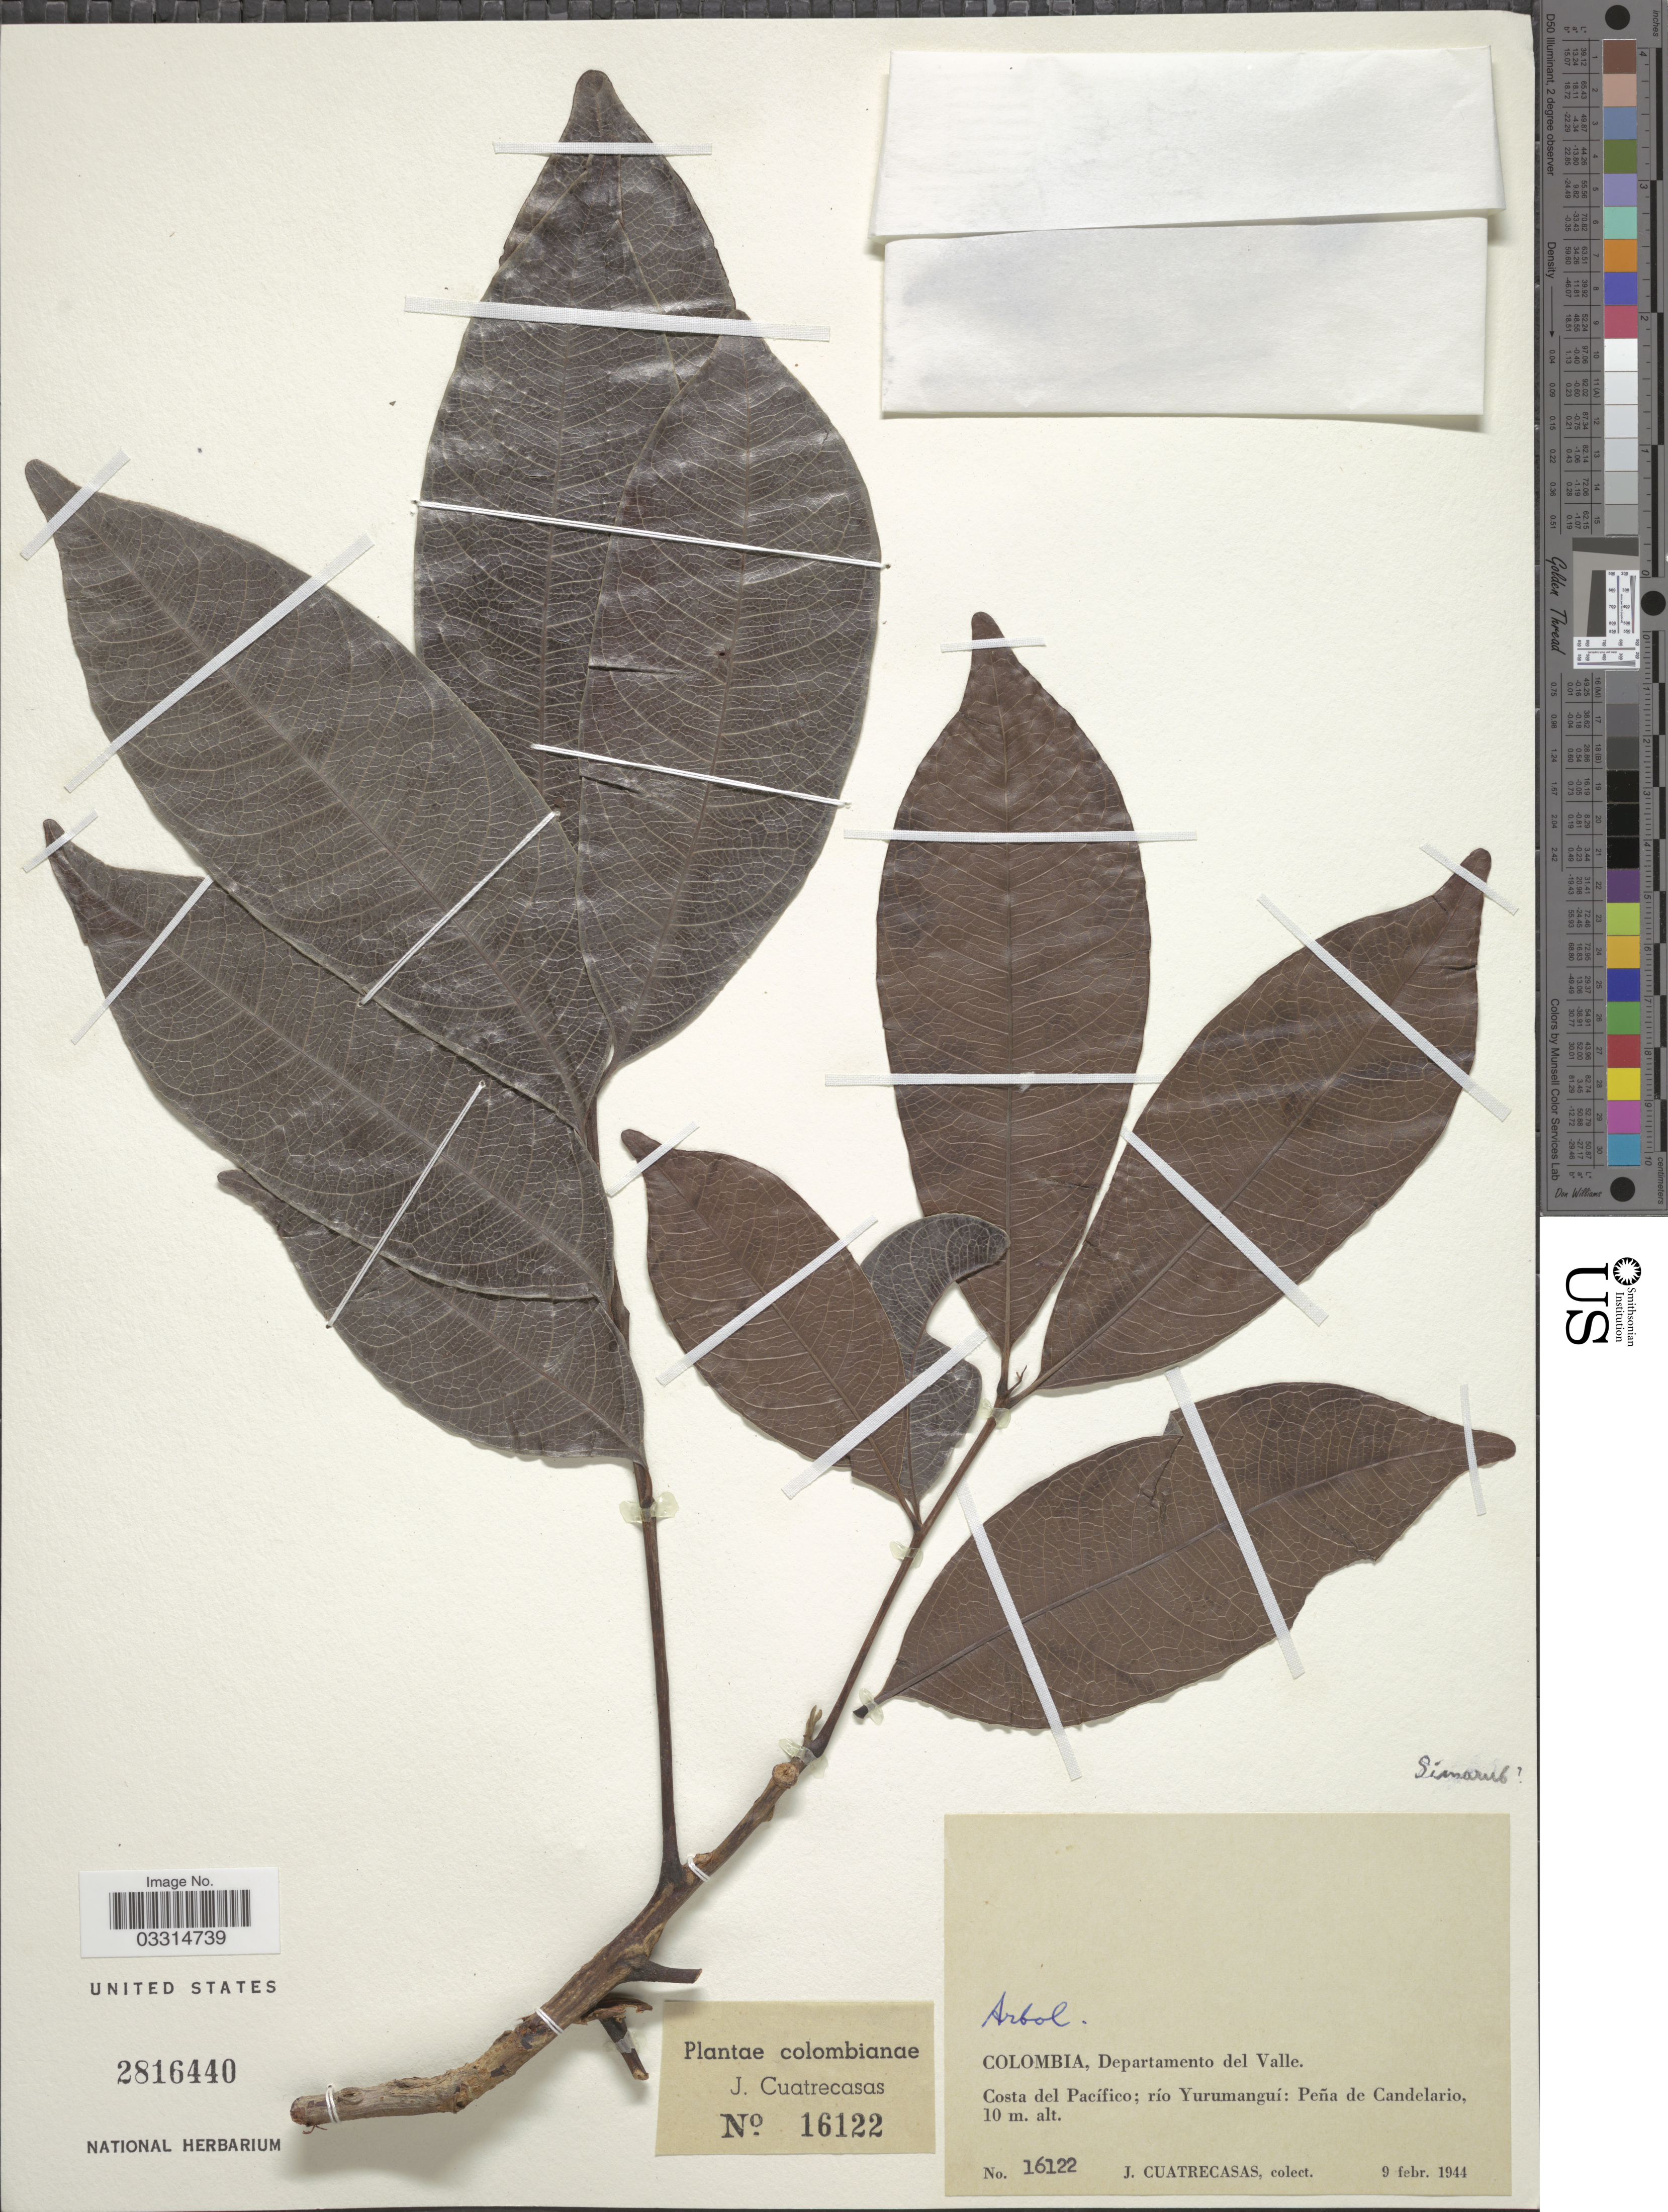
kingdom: Plantae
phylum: Tracheophyta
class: Magnoliopsida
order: Sapindales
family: Simaroubaceae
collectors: J. Cuatrecasas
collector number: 16122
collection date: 1944-02-09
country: Colombia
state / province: Valle del Cauca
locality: Departamento del Valle. Costa del Pacífico; río Yurumanguí: Peña de Candelario.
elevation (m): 10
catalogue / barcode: US 2816440